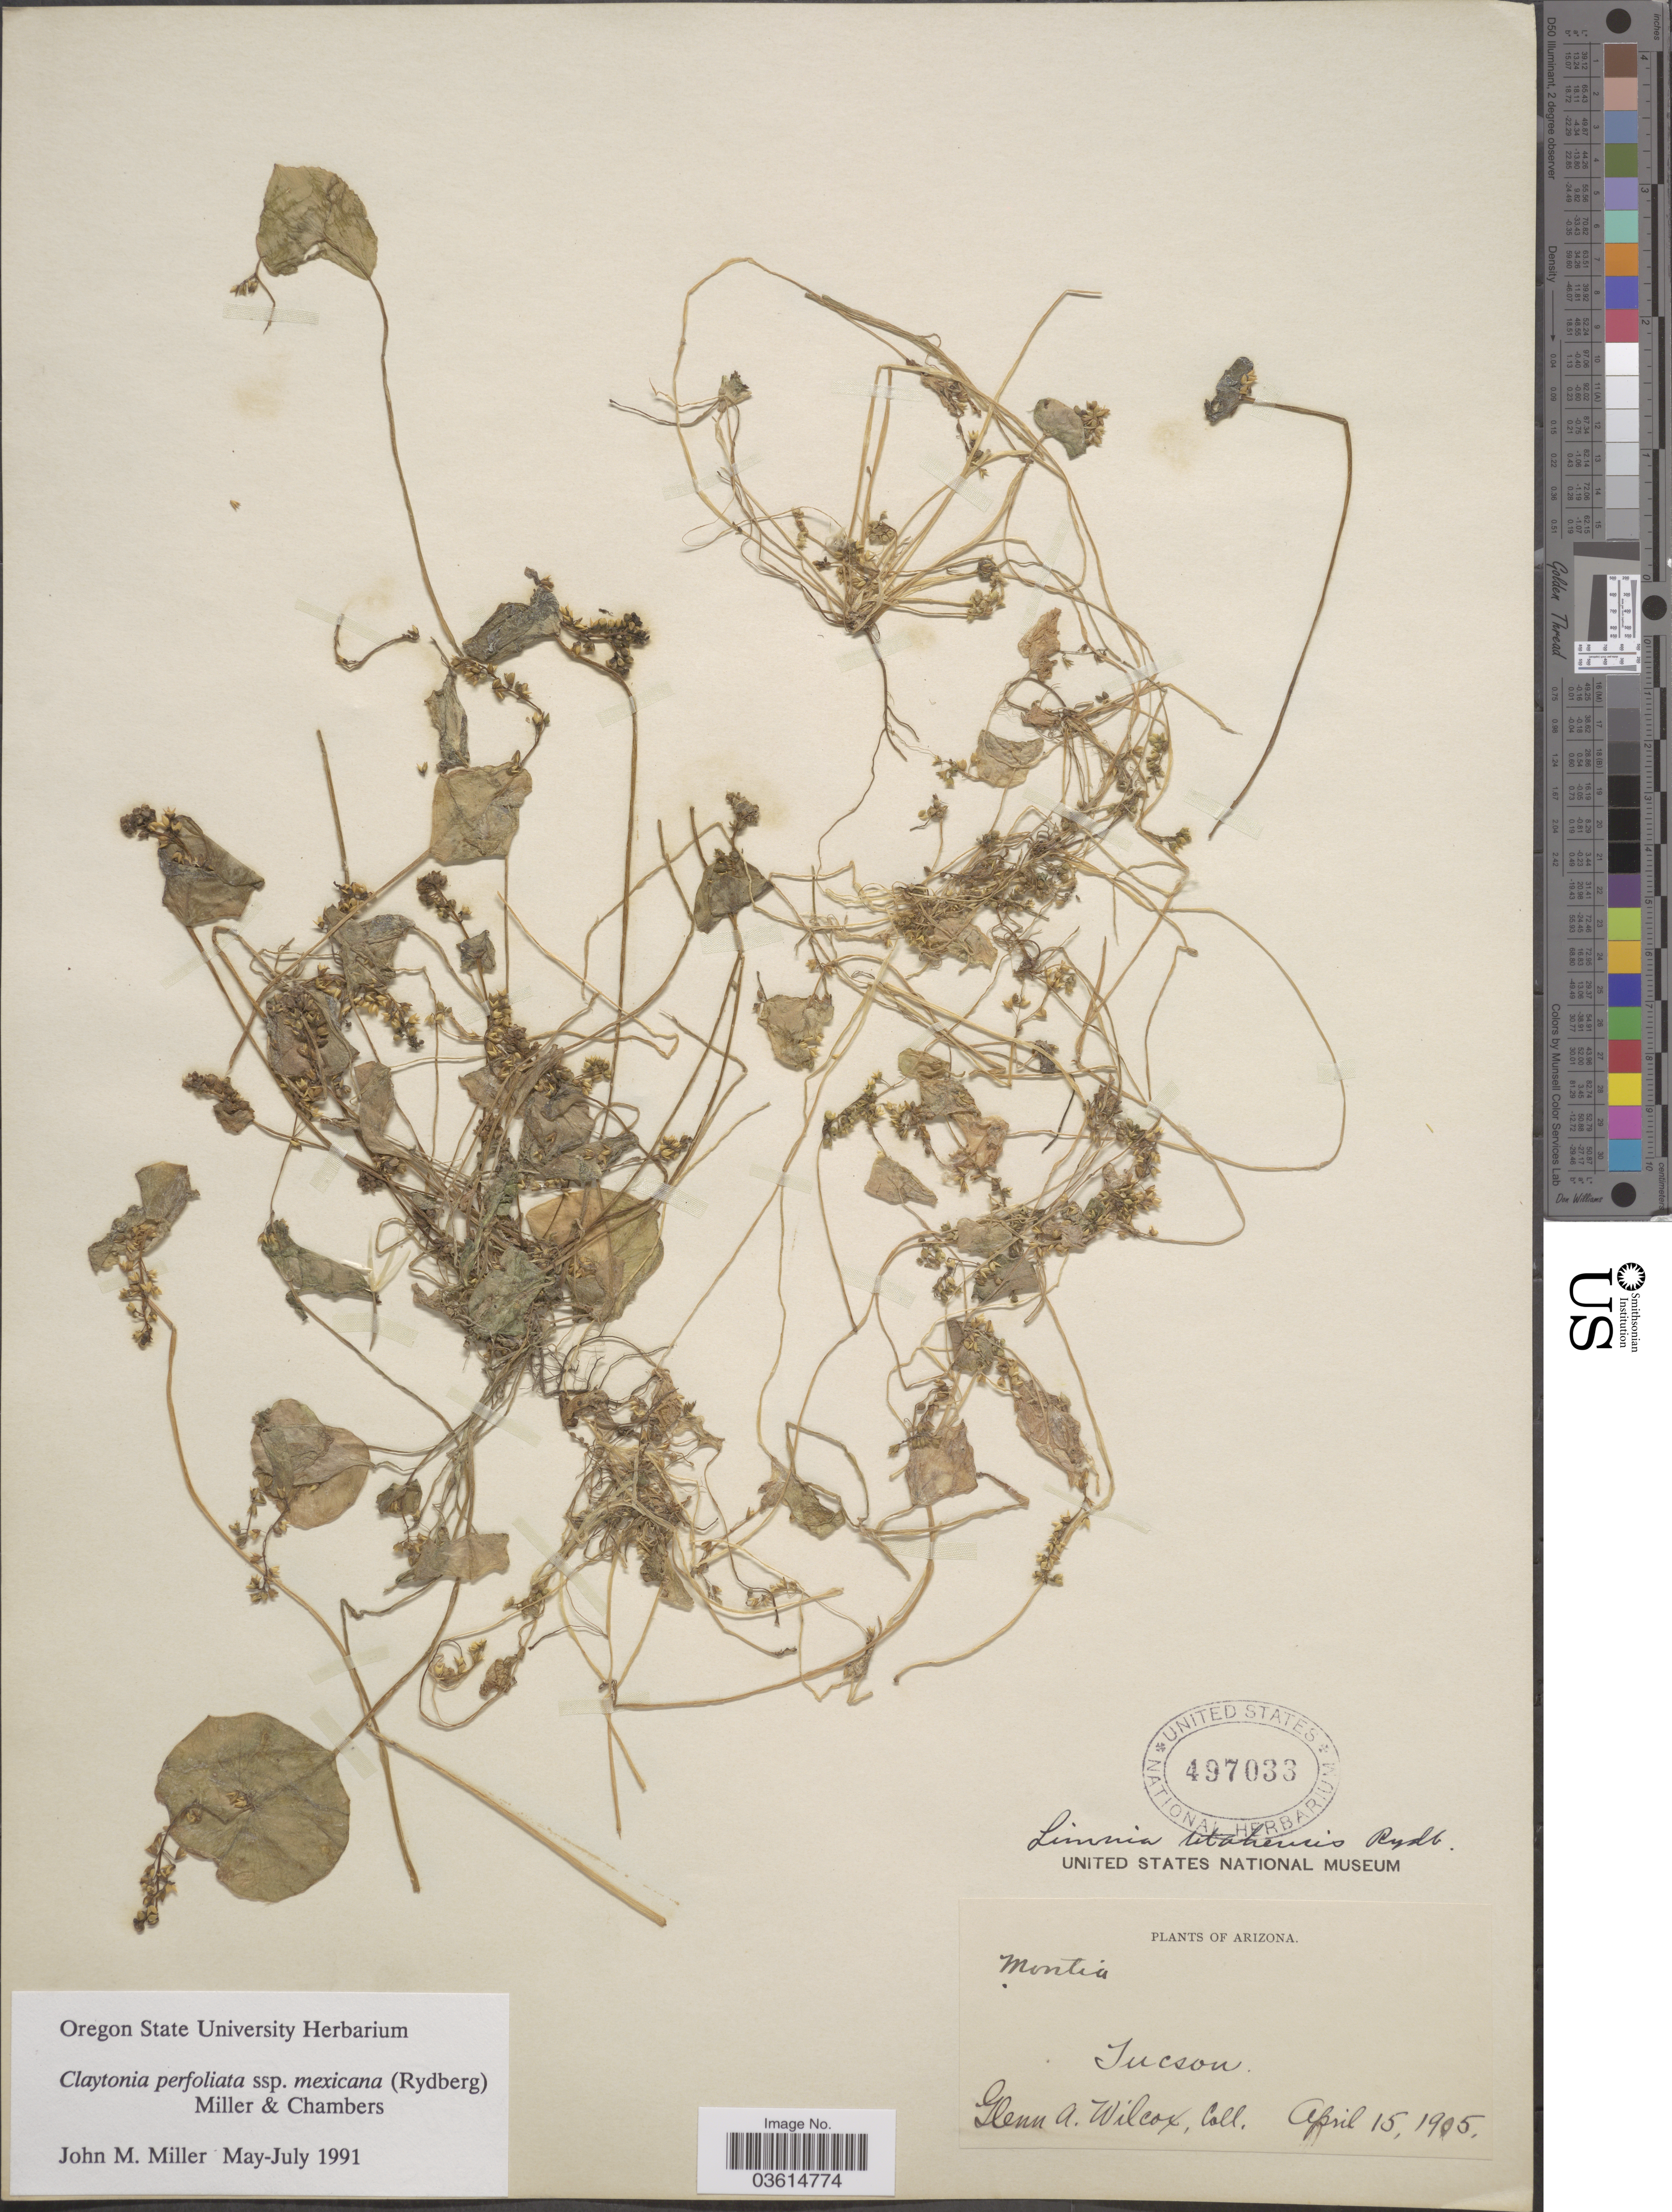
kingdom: Plantae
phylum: Tracheophyta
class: Magnoliopsida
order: Caryophyllales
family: Montiaceae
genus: Claytonia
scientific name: Claytonia perfoliata subsp. mexicana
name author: (Rydb.) Mill. & Chambers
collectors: Mrs. G. Wilcox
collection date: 1905-04-15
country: United States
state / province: Arizona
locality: Tucson.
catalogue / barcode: US 497033